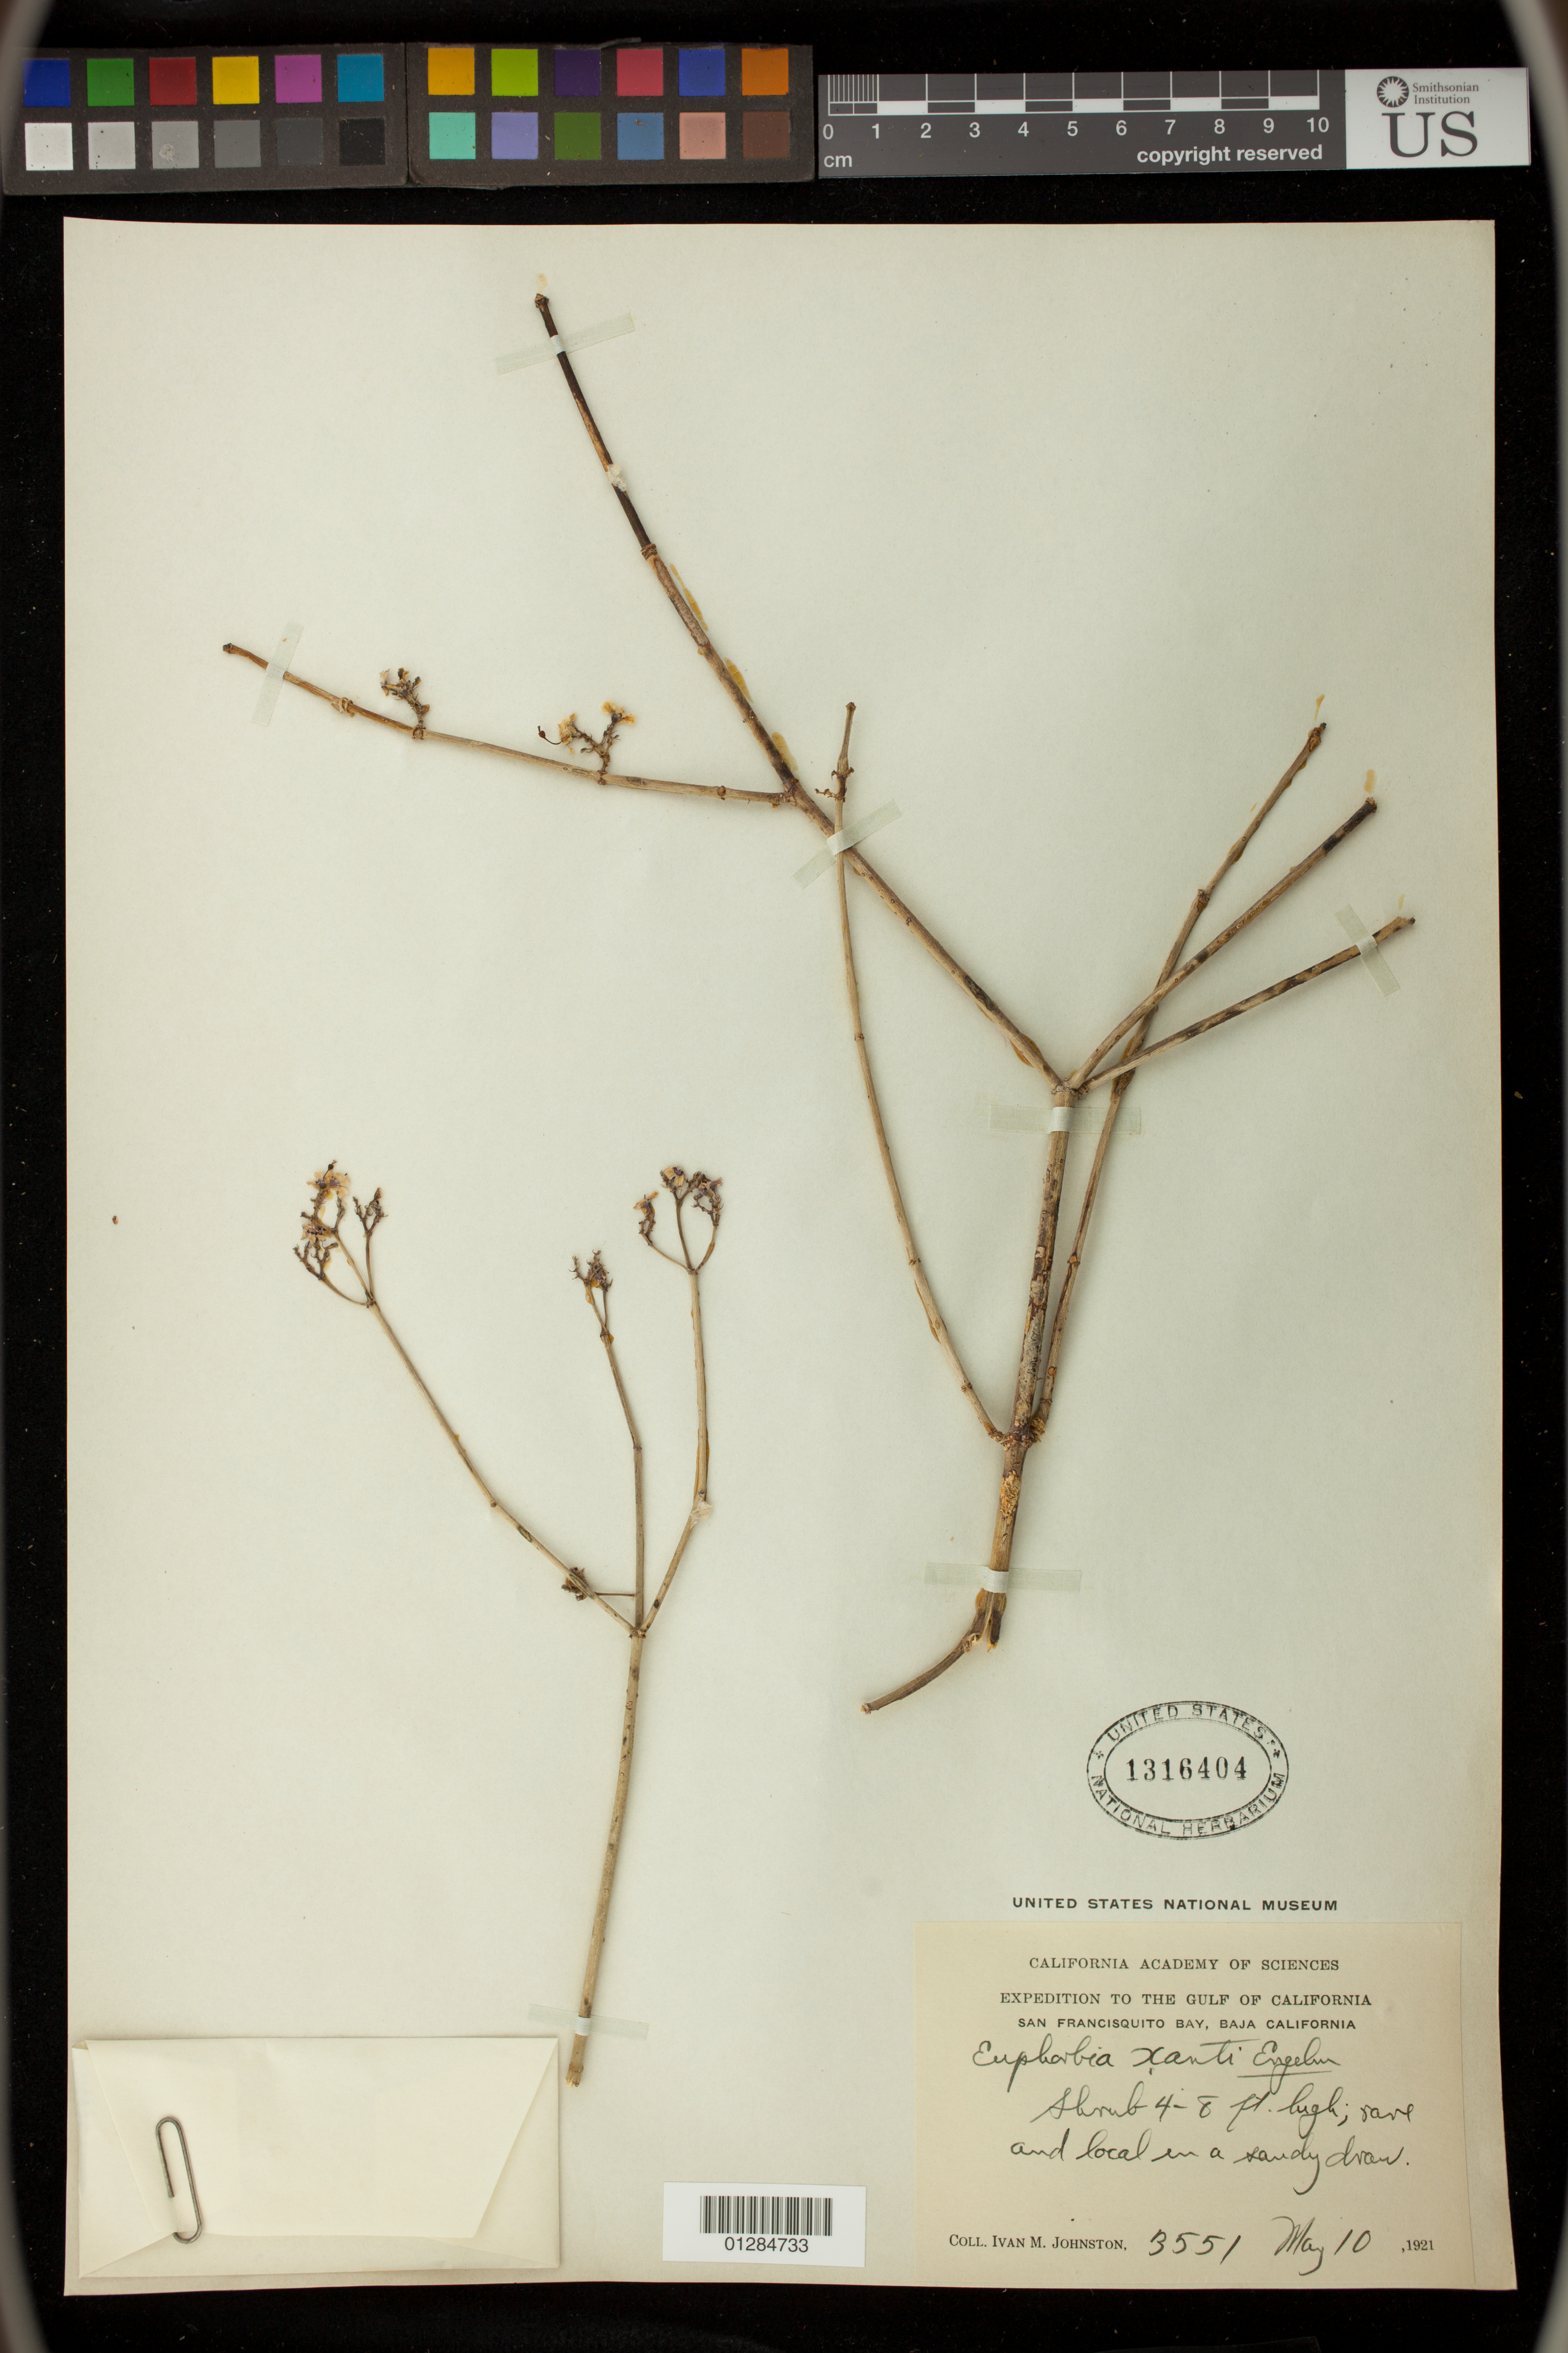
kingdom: Plantae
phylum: Tracheophyta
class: Magnoliopsida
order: Malpighiales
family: Euphorbiaceae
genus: Euphorbia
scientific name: Euphorbia xanti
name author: Engelm. ex Boiss.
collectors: I.M. Johnston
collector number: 3551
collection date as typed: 10 May 1921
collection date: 1921-05-10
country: Mexico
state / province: Baja California Sur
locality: San Francisquito Bay.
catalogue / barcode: US 1316404